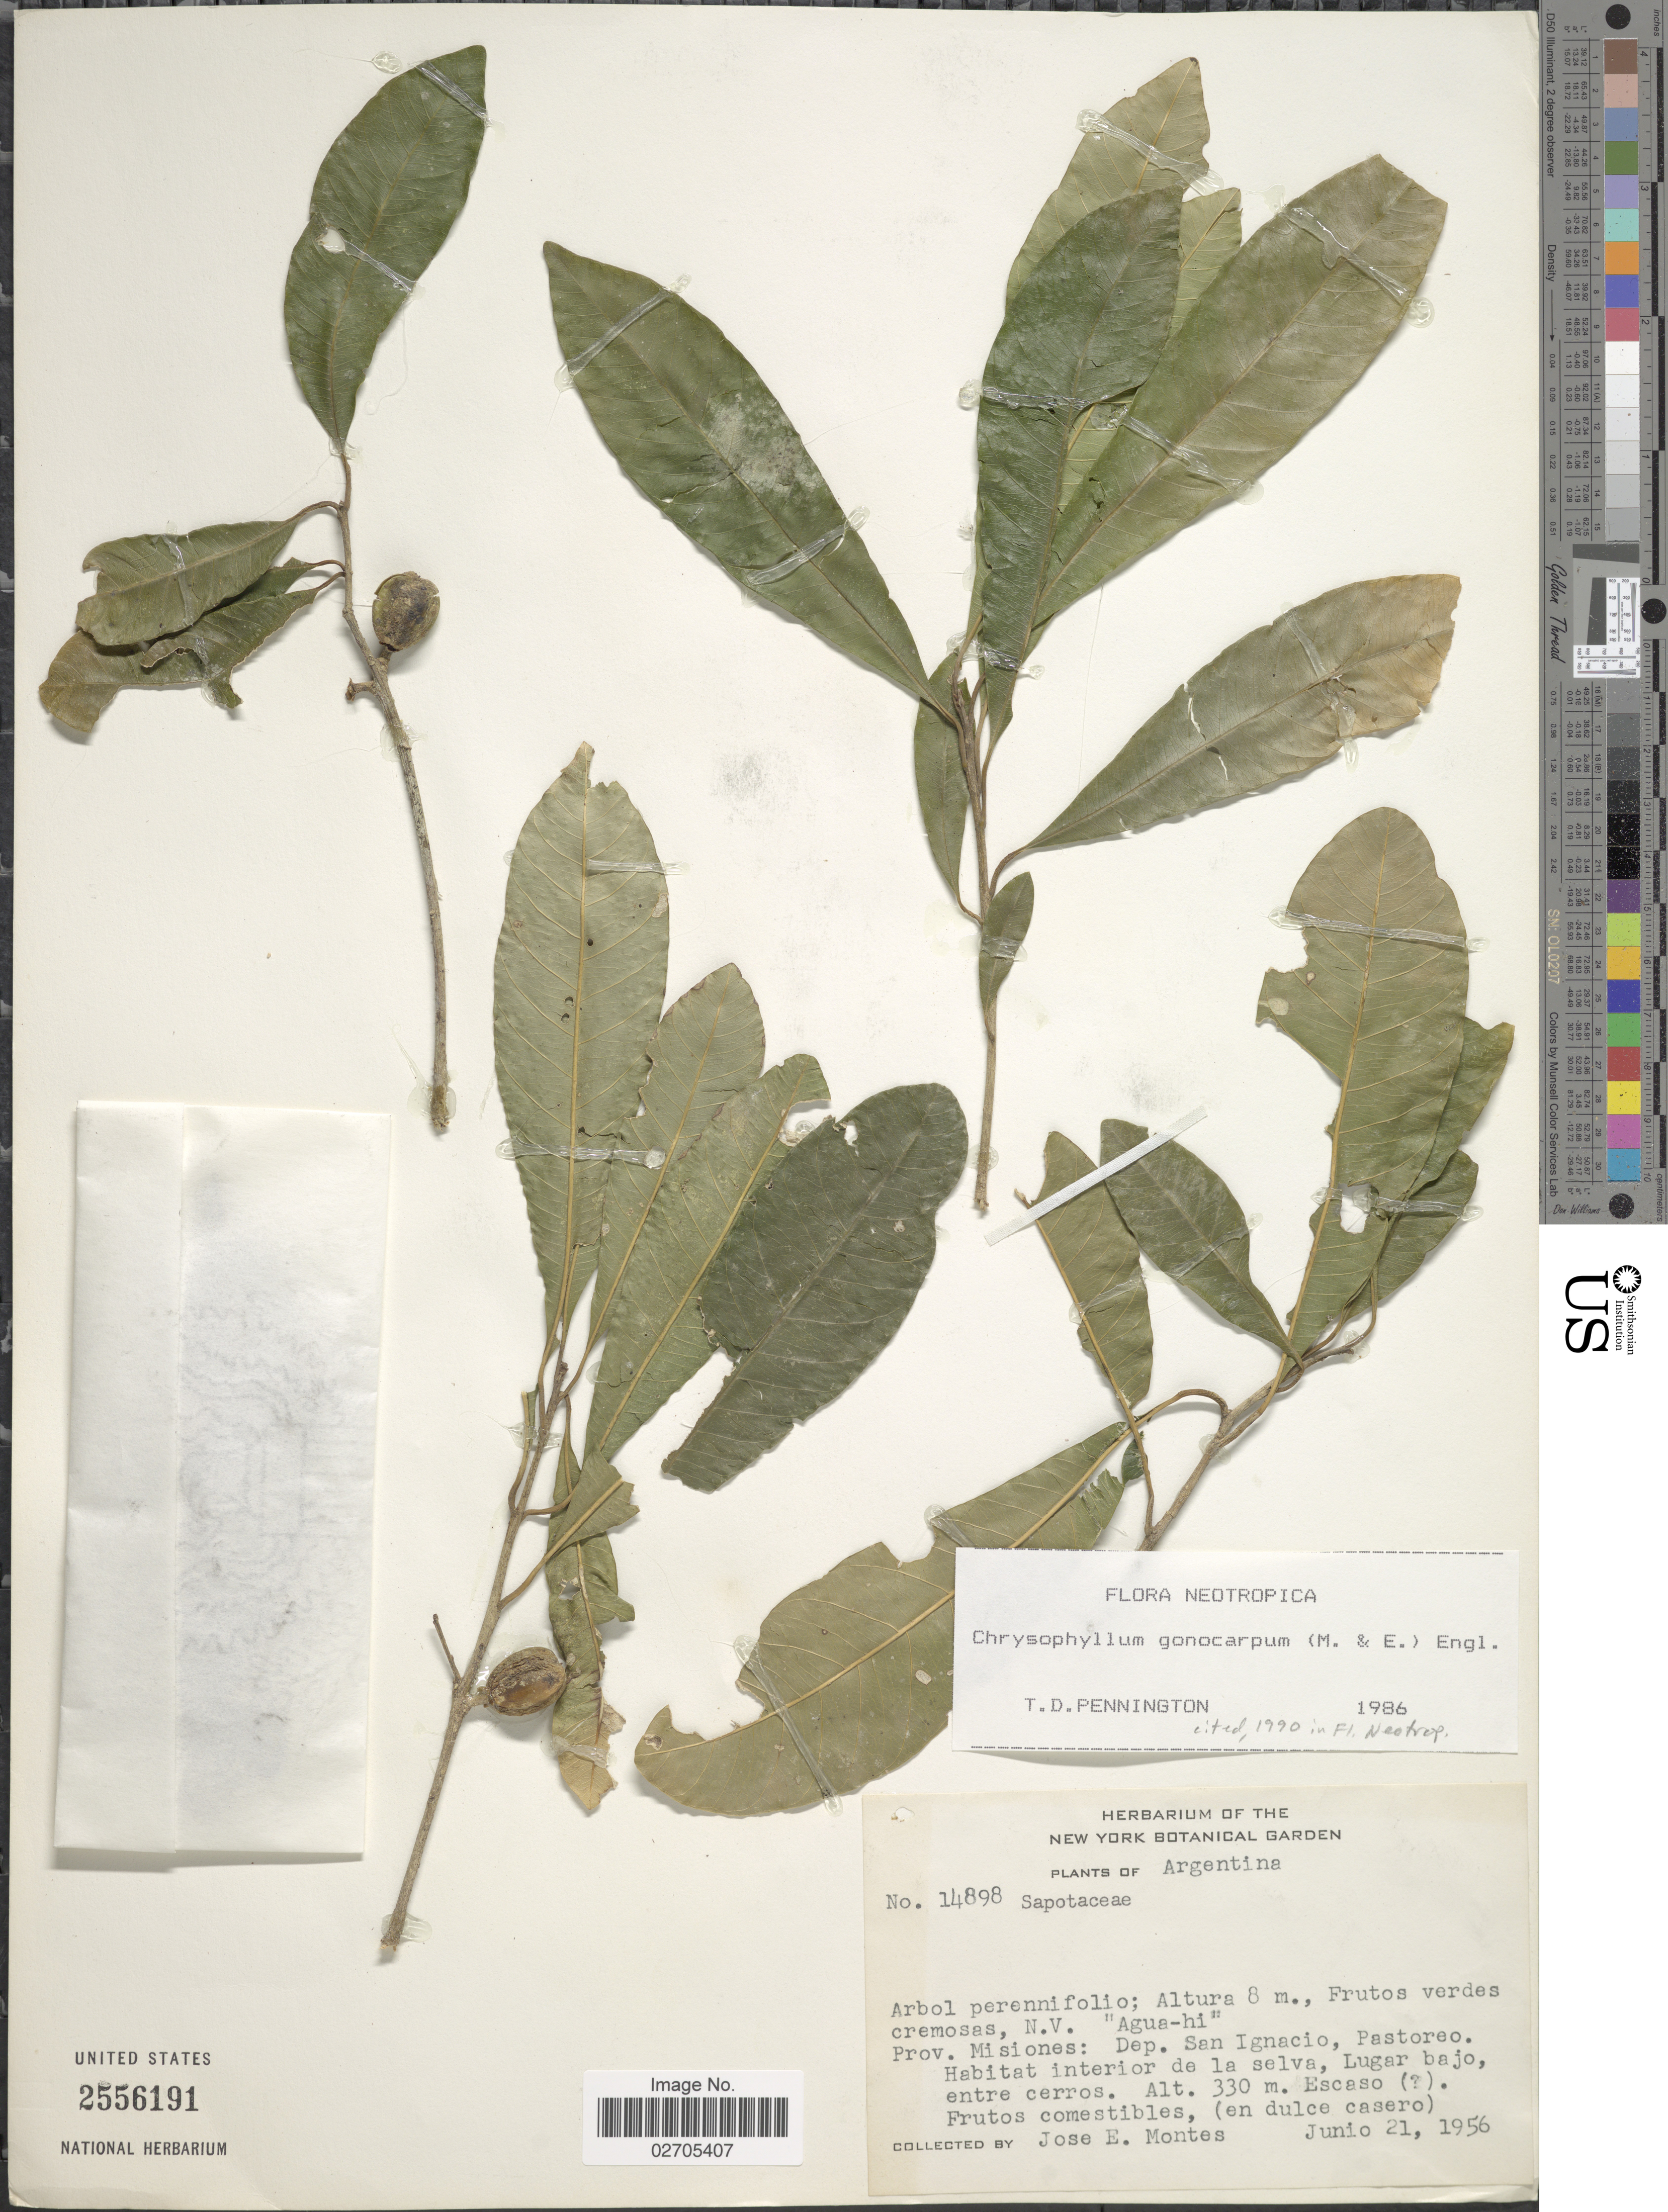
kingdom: Plantae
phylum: Tracheophyta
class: Magnoliopsida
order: Ericales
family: Sapotaceae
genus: Chrysophyllum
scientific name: Chrysophyllum gonocarpum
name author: (Mart. & Eichler ex Miq.) Engl.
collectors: J. E. Montes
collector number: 14898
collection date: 1956-06-21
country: Argentina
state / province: Misiones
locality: Dep. San Ignacio, Pastoreo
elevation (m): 330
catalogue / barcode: US 2556191